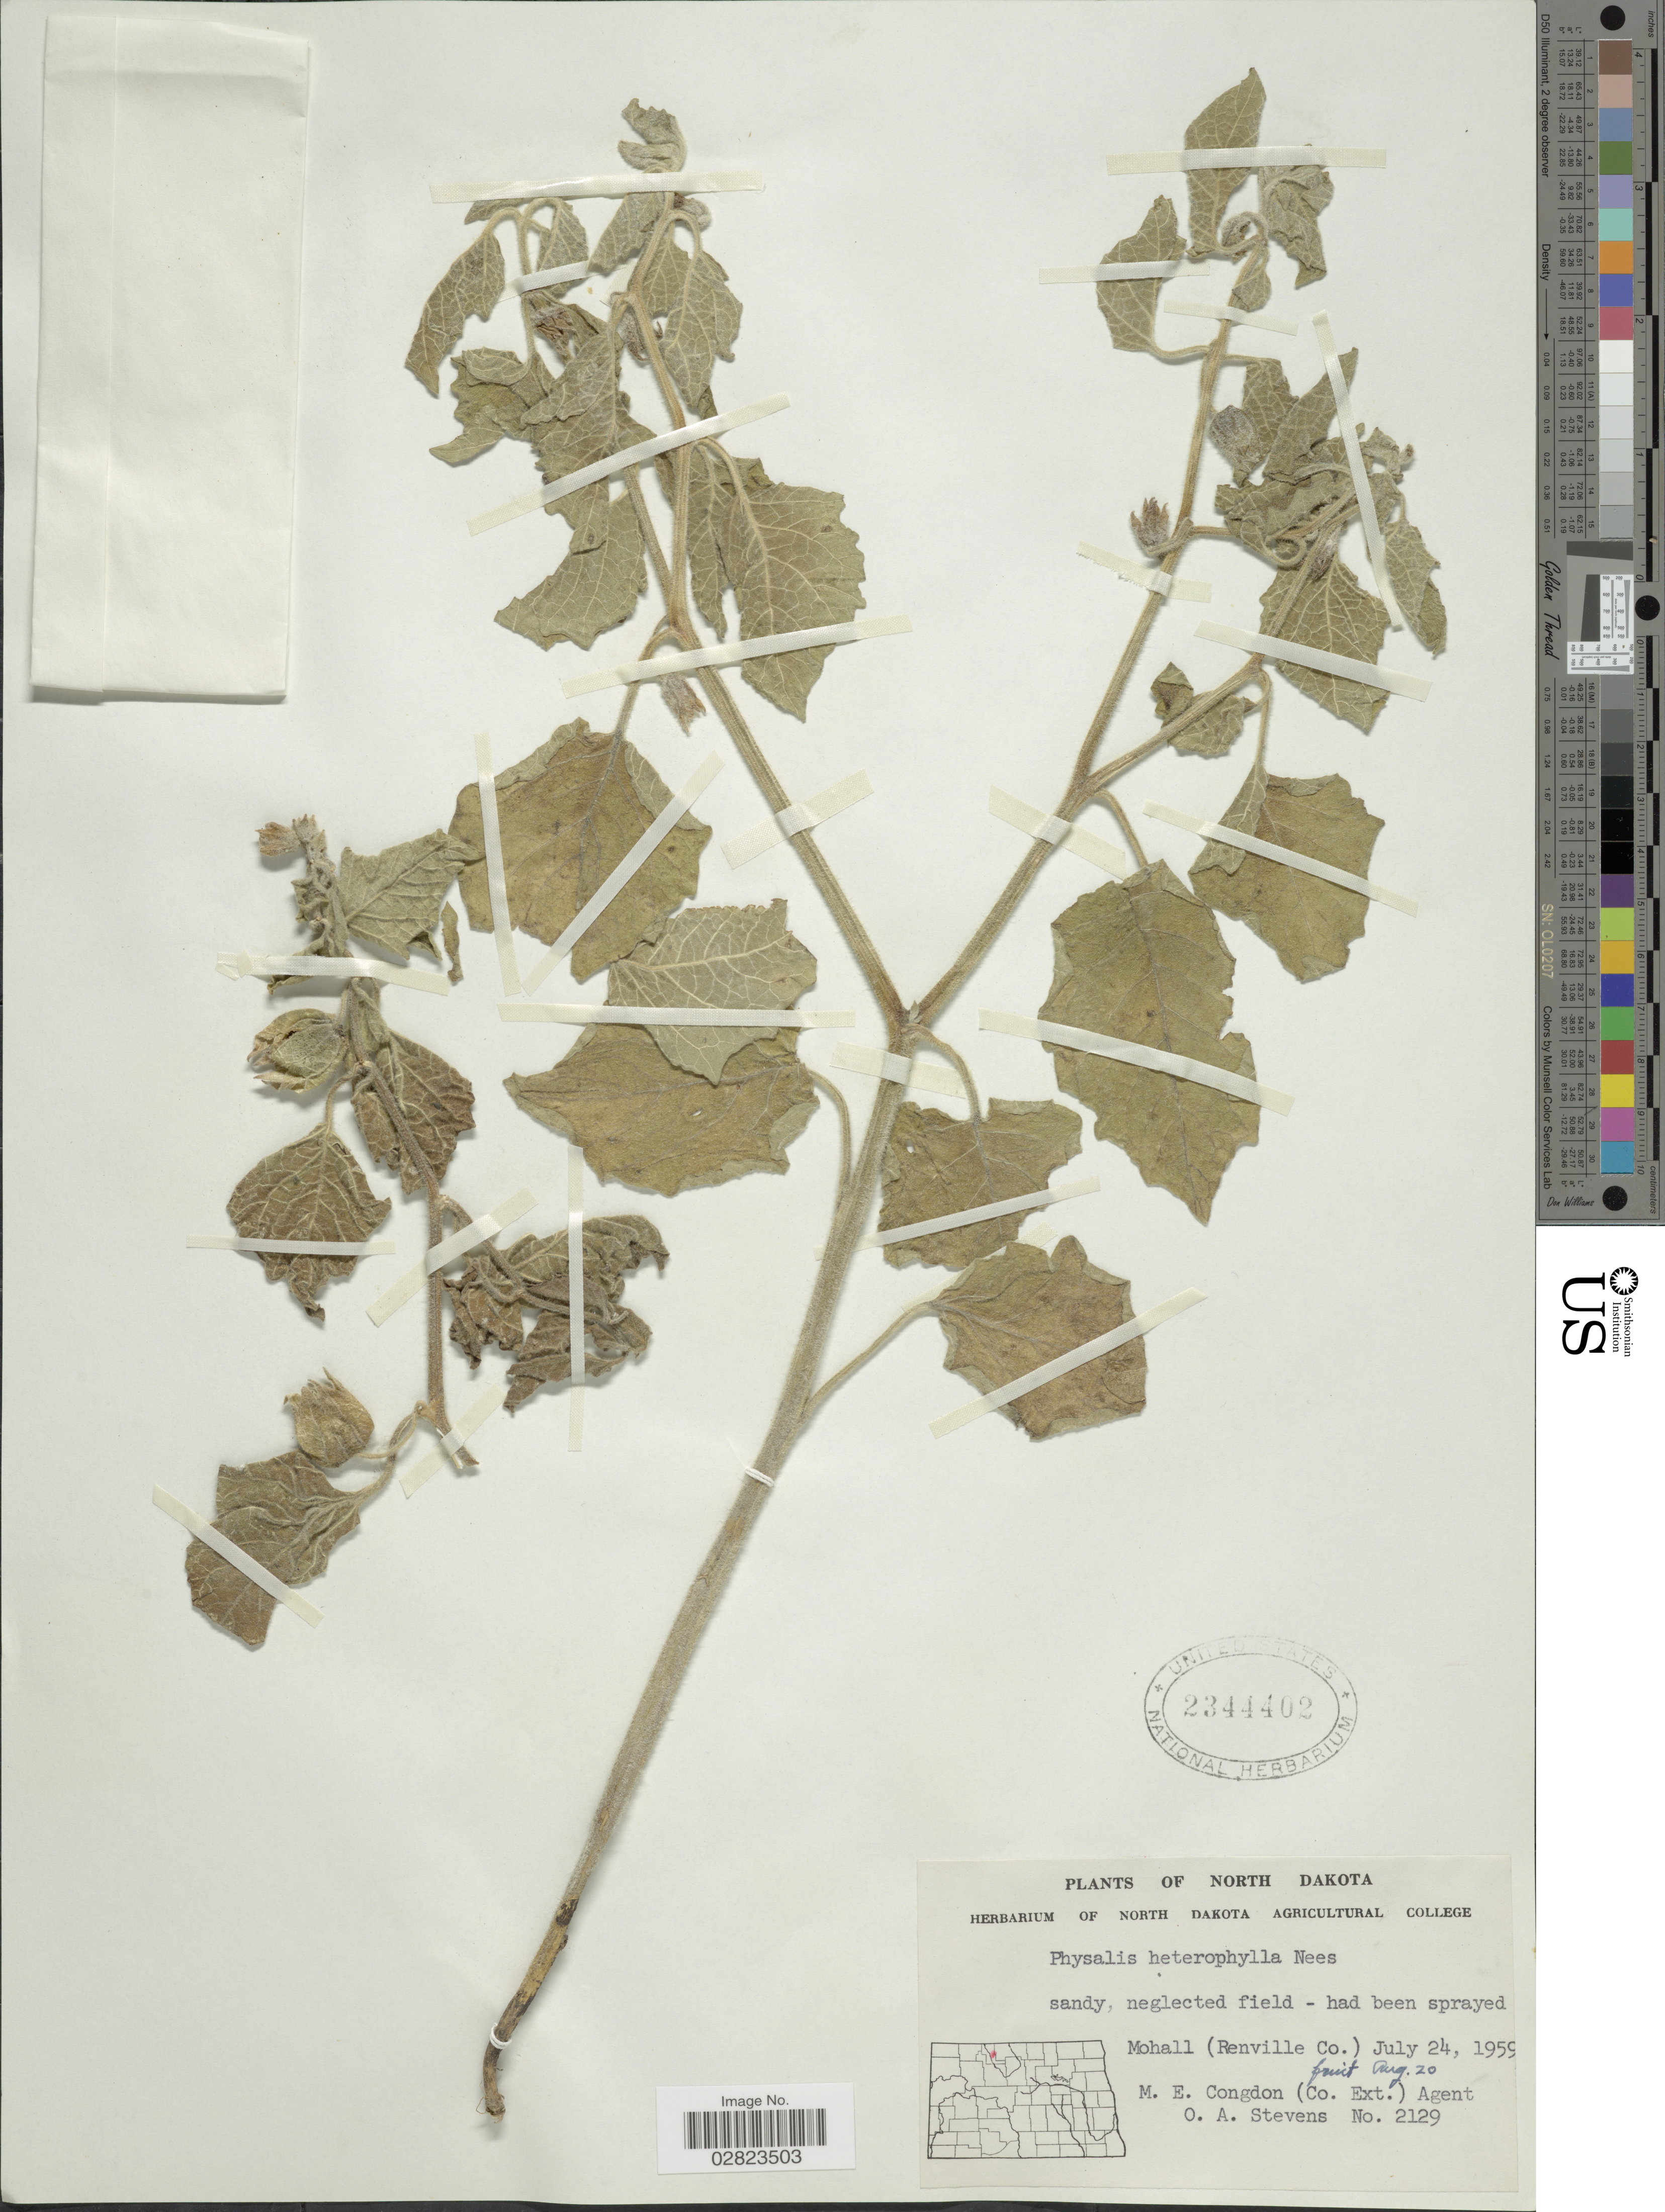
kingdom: Plantae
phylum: Tracheophyta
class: Magnoliopsida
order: Solanales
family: Solanaceae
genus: Physalis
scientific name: Physalis heterophylla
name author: Nees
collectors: M. Congdon & O. A. Stevens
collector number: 2129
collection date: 1959-07-24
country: United States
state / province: North Dakota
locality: Mohall (Renville Co.)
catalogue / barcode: US 2344402